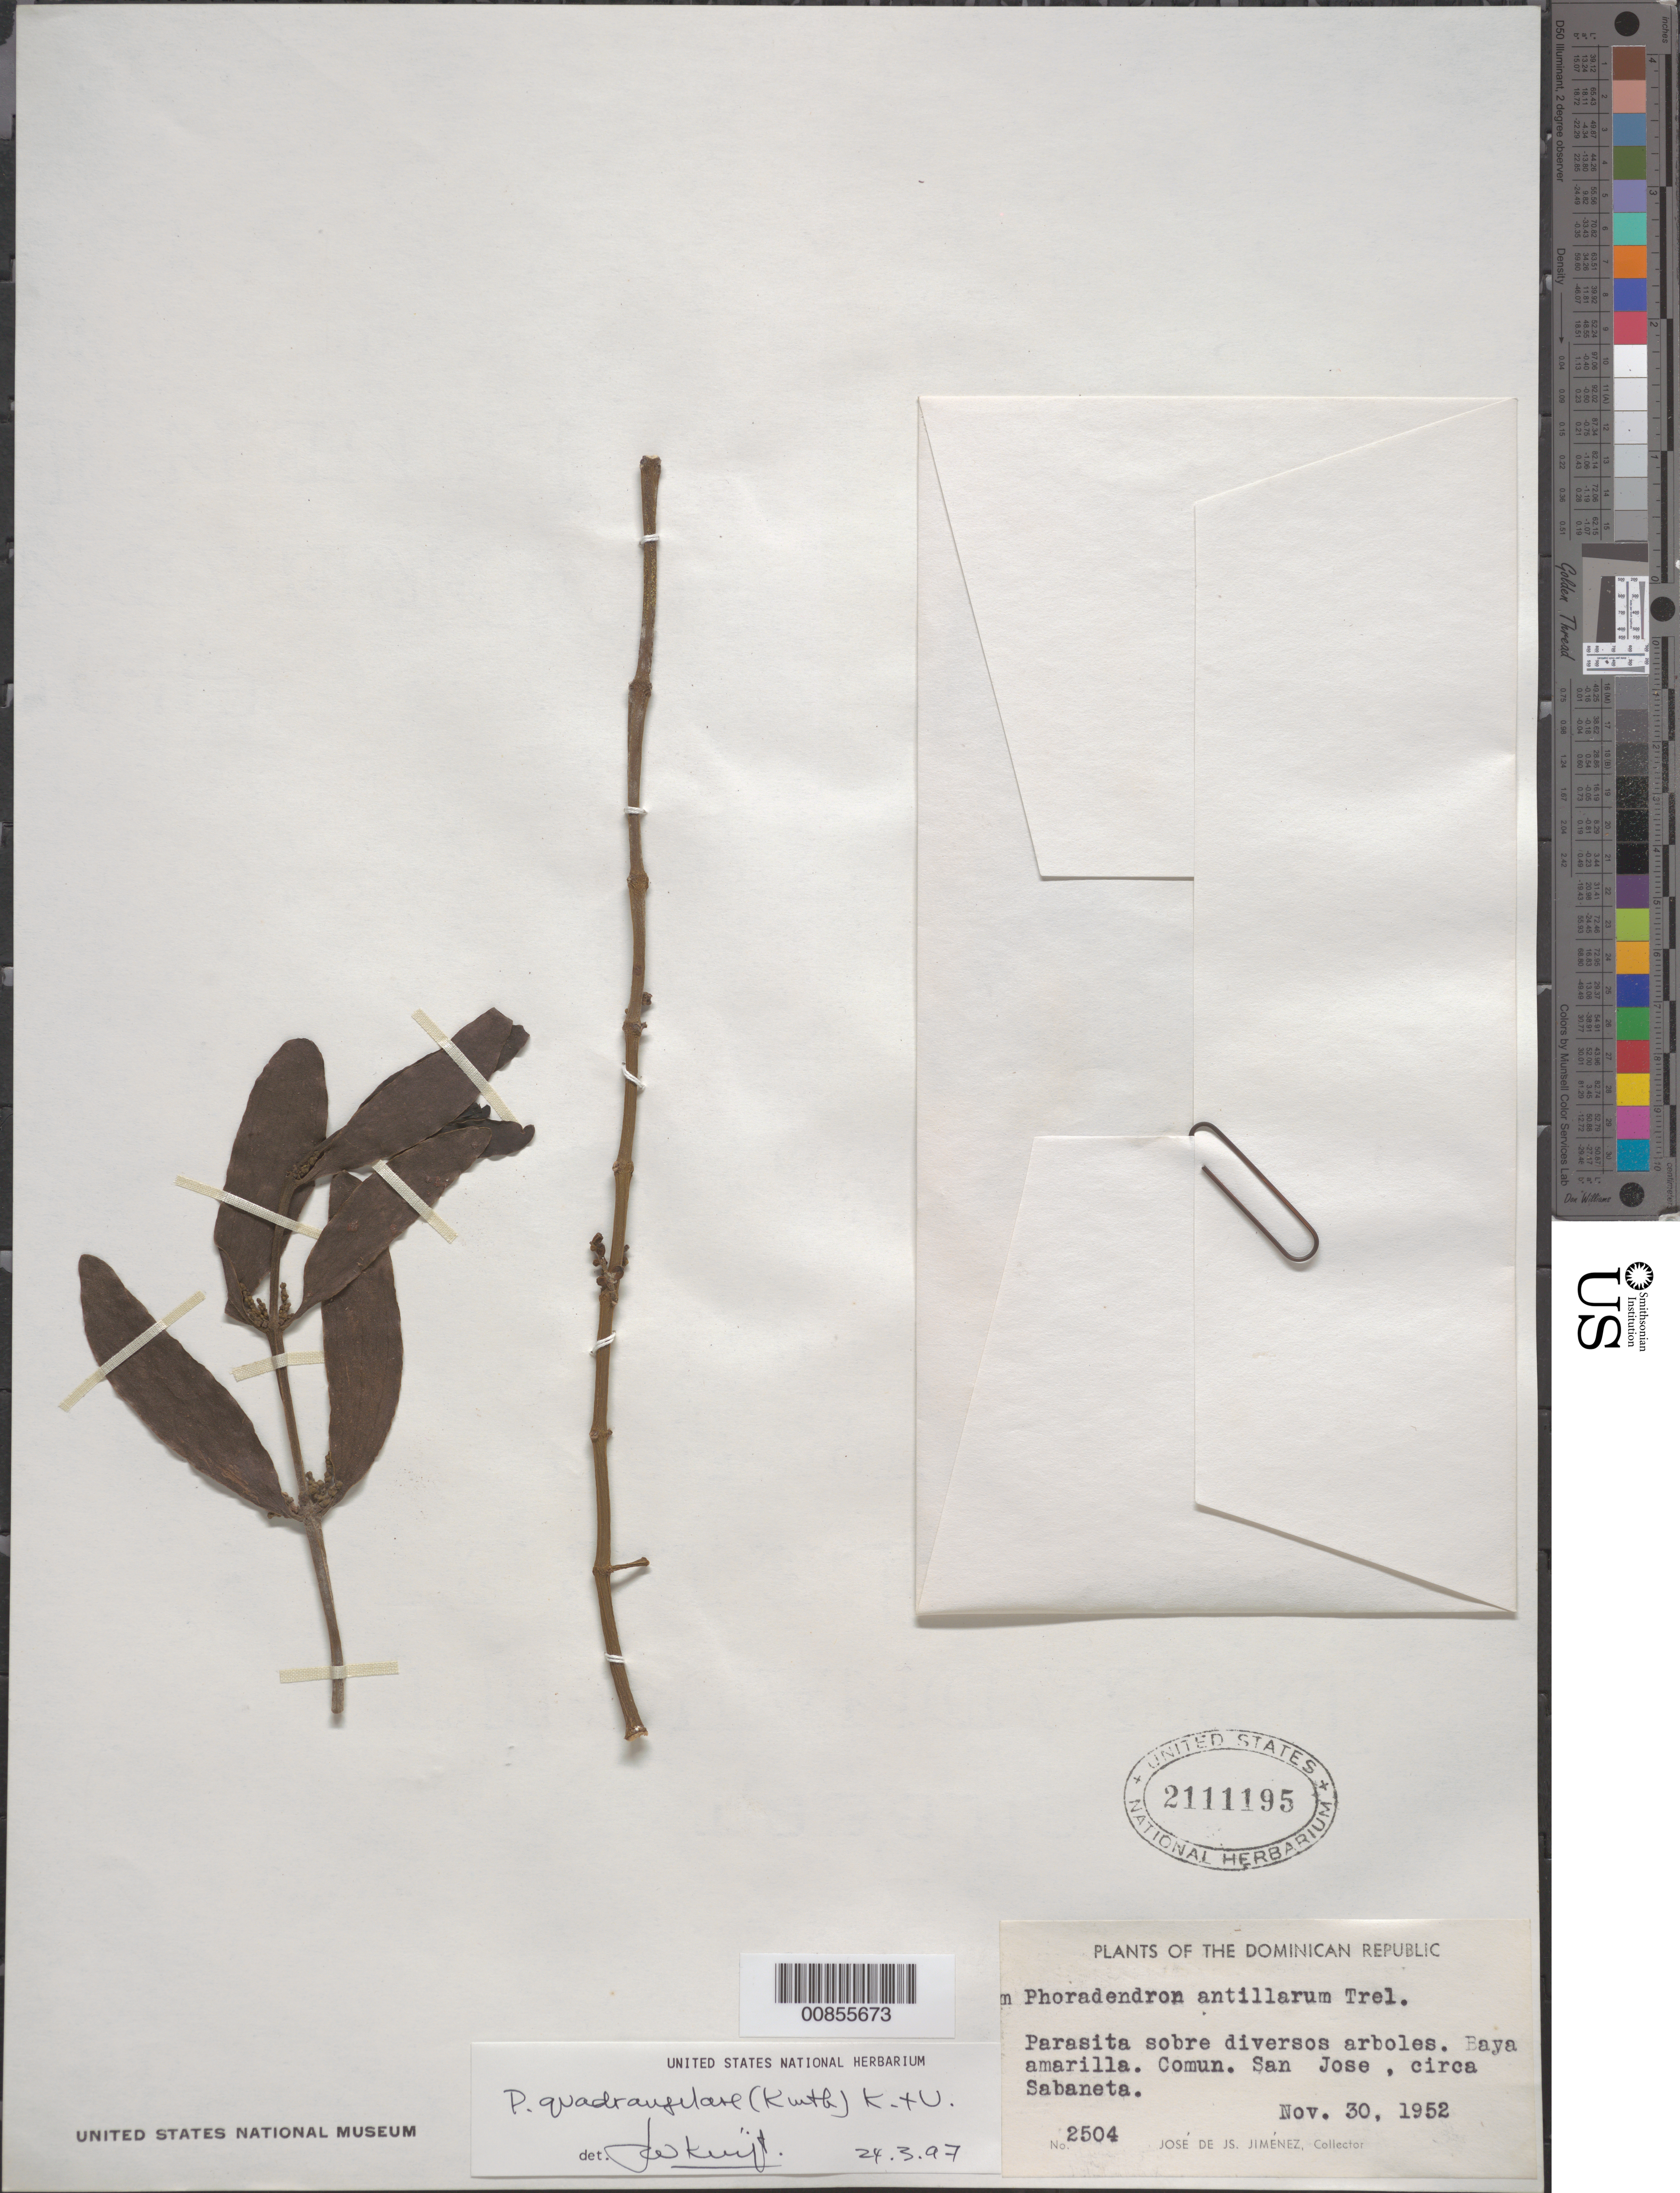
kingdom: Plantae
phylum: Tracheophyta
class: Magnoliopsida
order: Santalales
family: Viscaceae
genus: Phoradendron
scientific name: Phoradendron quadrangulare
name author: (Kunth) Griseb.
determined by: Kuijt, Job, (CANADA)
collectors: J. J. Jiménez Almonte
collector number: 2504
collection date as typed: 30 Nov 1952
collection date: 1952-11-30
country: Dominican Republic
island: Hispaniola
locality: San José, circa Sabaneta.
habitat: Sobre diversos árboles.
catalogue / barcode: US 2111195